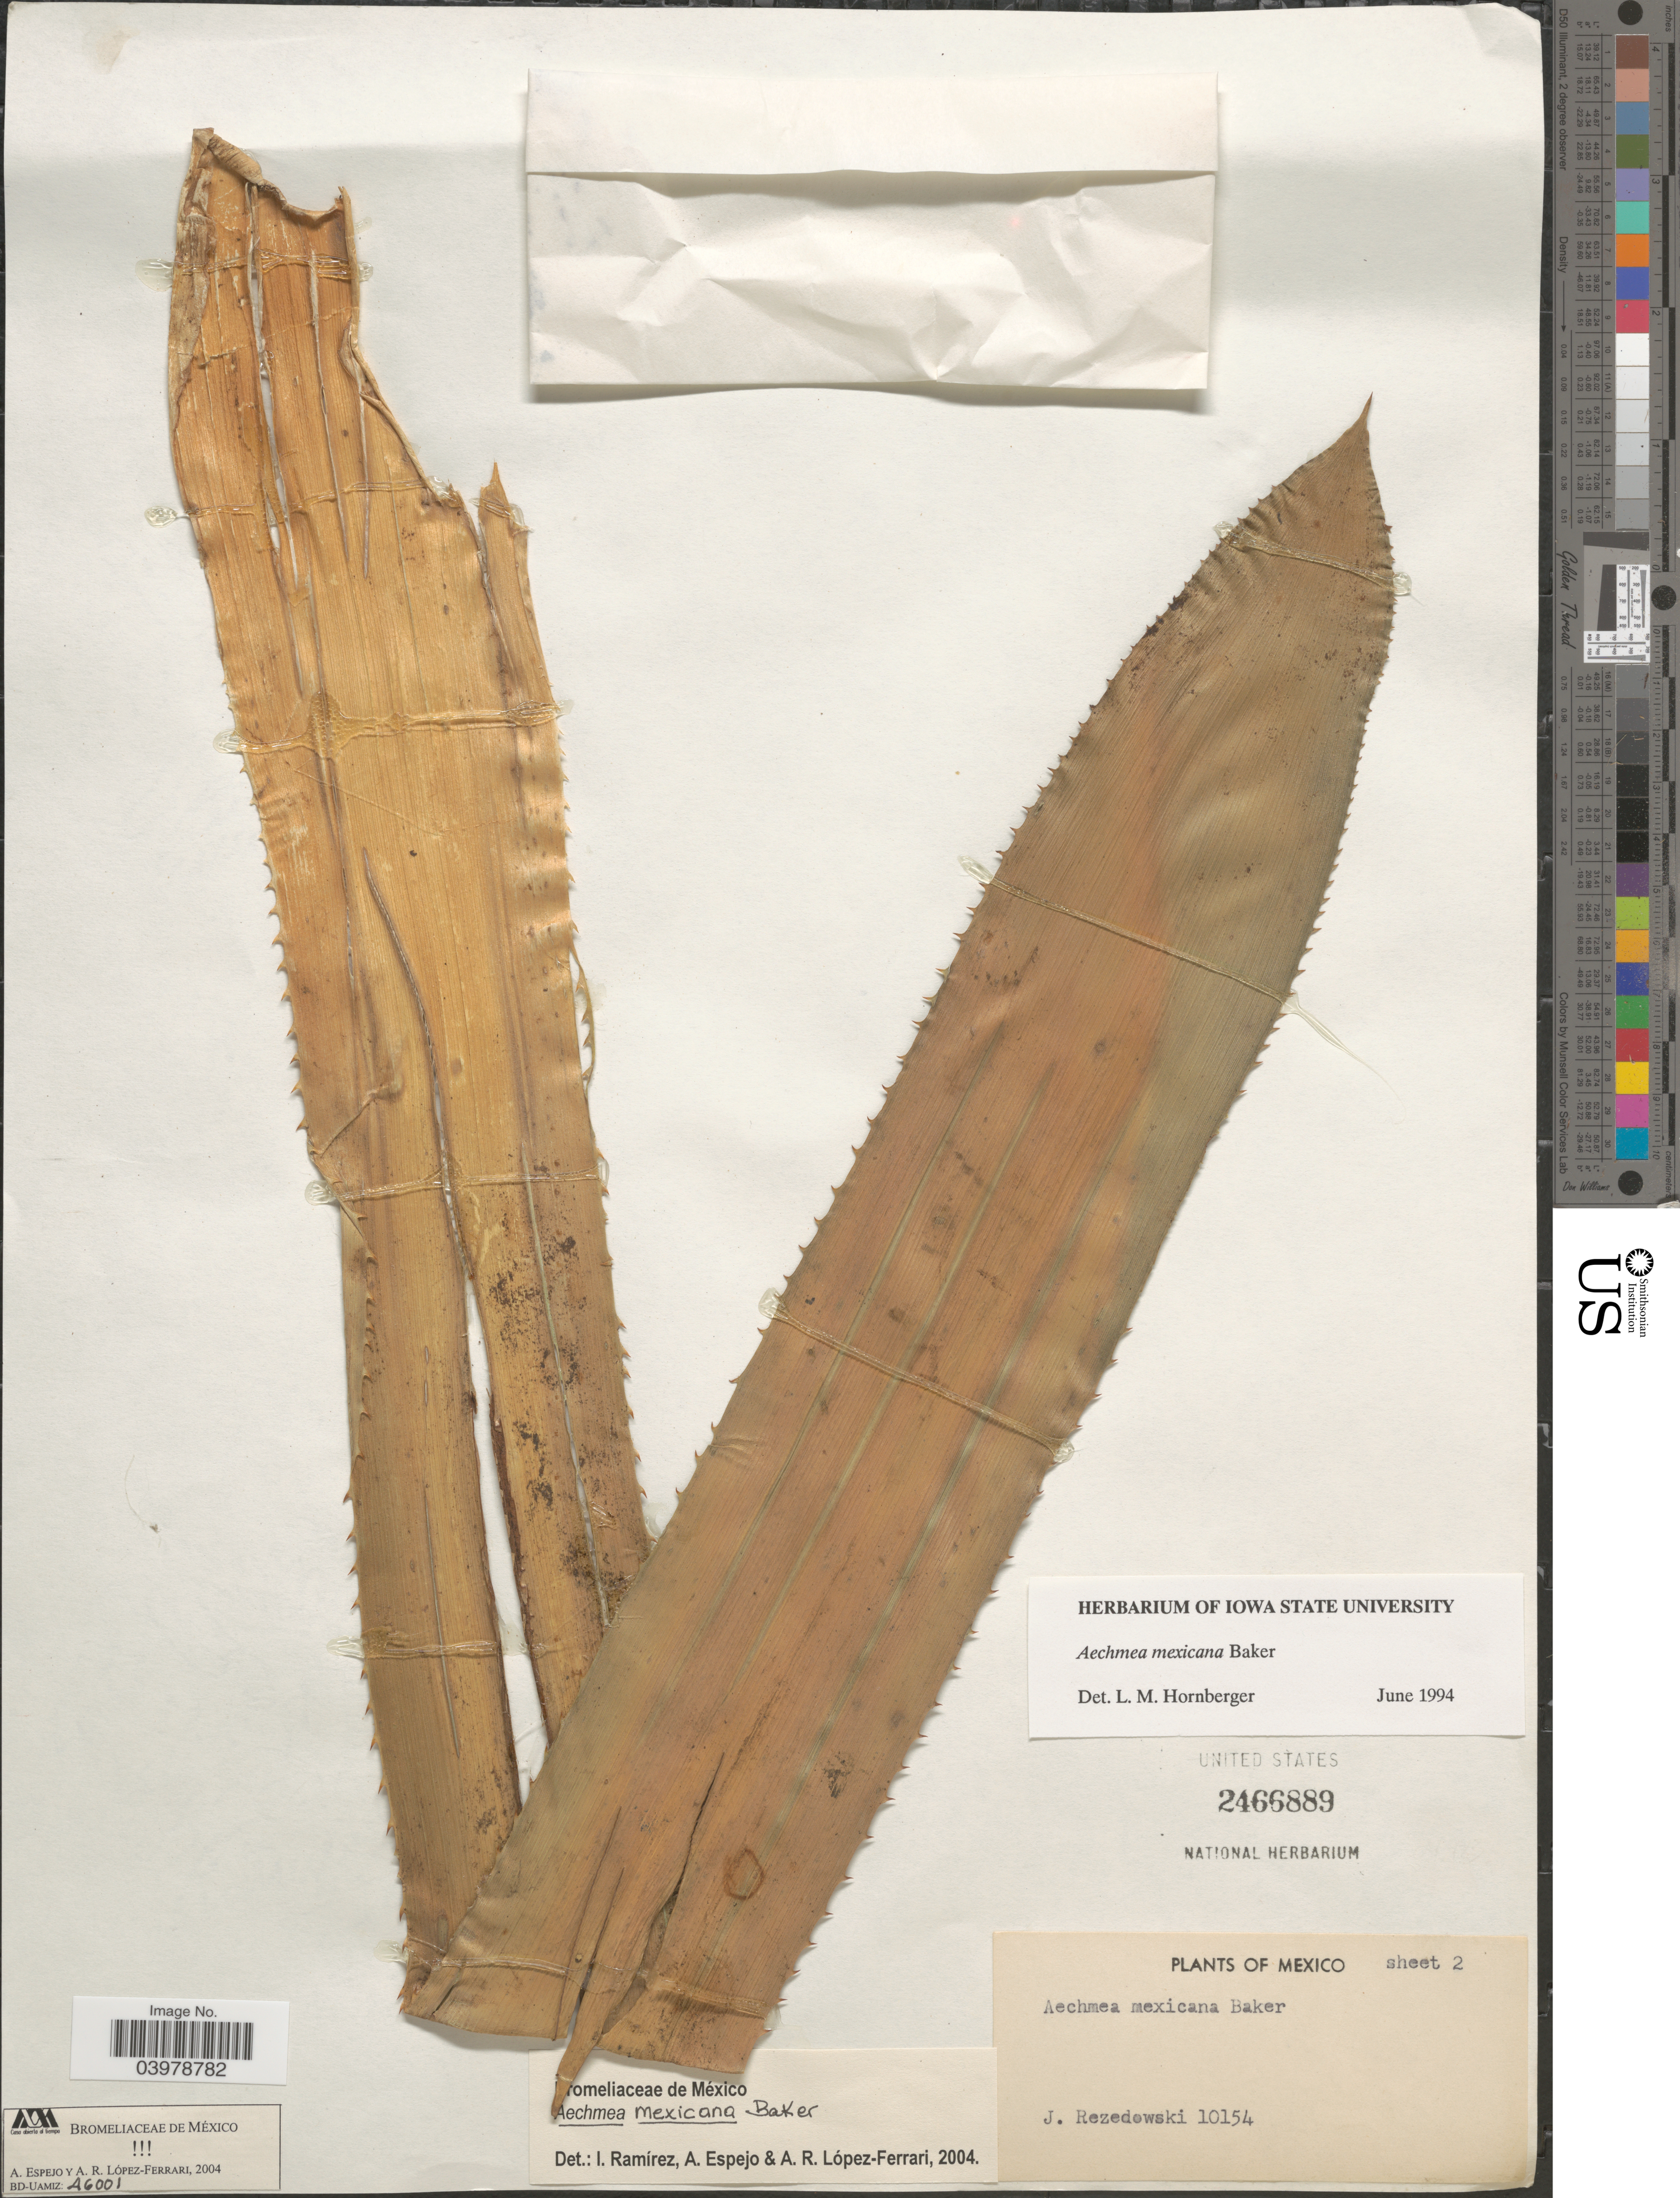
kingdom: Plantae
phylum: Tracheophyta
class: Liliopsida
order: Poales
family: Bromeliaceae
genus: Aechmea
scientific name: Aechmea mexicana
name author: Baker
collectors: J. Rezedowski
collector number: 10154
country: Mexico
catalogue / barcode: US 2466889